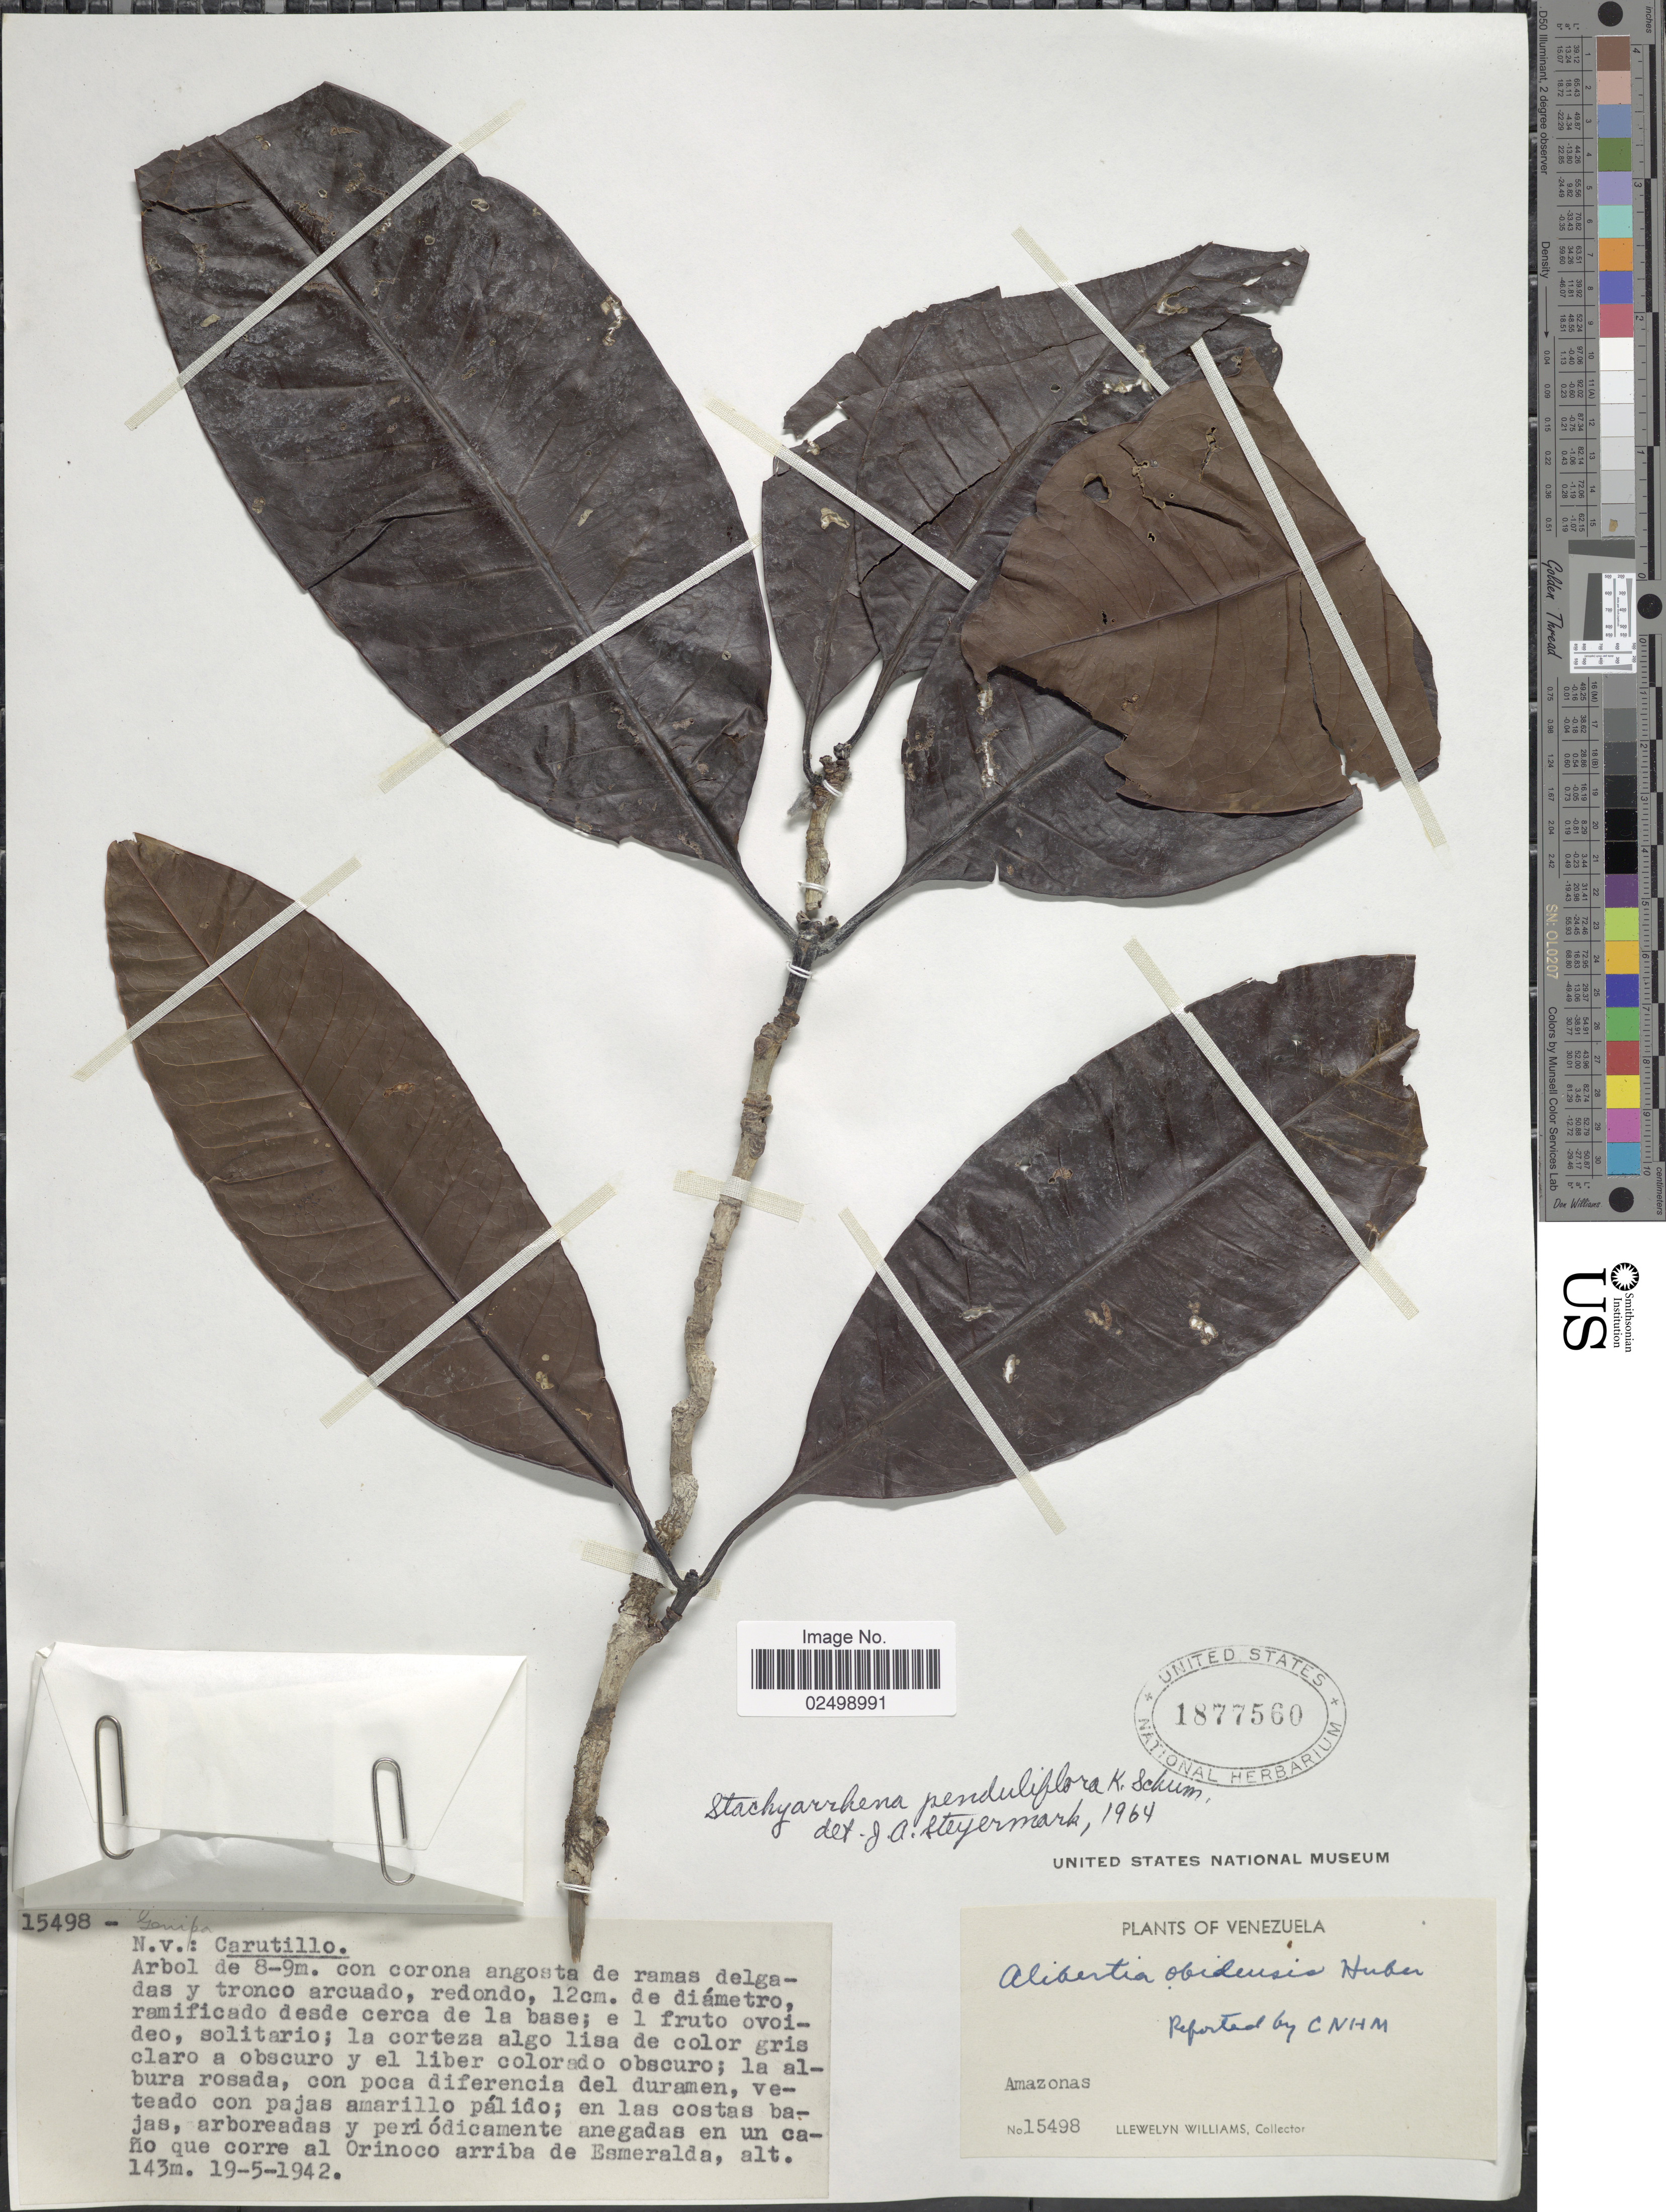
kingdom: Plantae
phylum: Tracheophyta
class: Magnoliopsida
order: Gentianales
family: Rubiaceae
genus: Stachyarrhena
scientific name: Stachyarrhena penduliflora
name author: K. Schum.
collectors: Ll. Williams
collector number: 15498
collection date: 1942-05-19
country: Venezuela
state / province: Amazonas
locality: En las costas bajas, arboreadas y periodicamente anegadas en un cano que corre al Orinoco arriba de Esmeralda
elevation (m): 143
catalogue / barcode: US 1877560